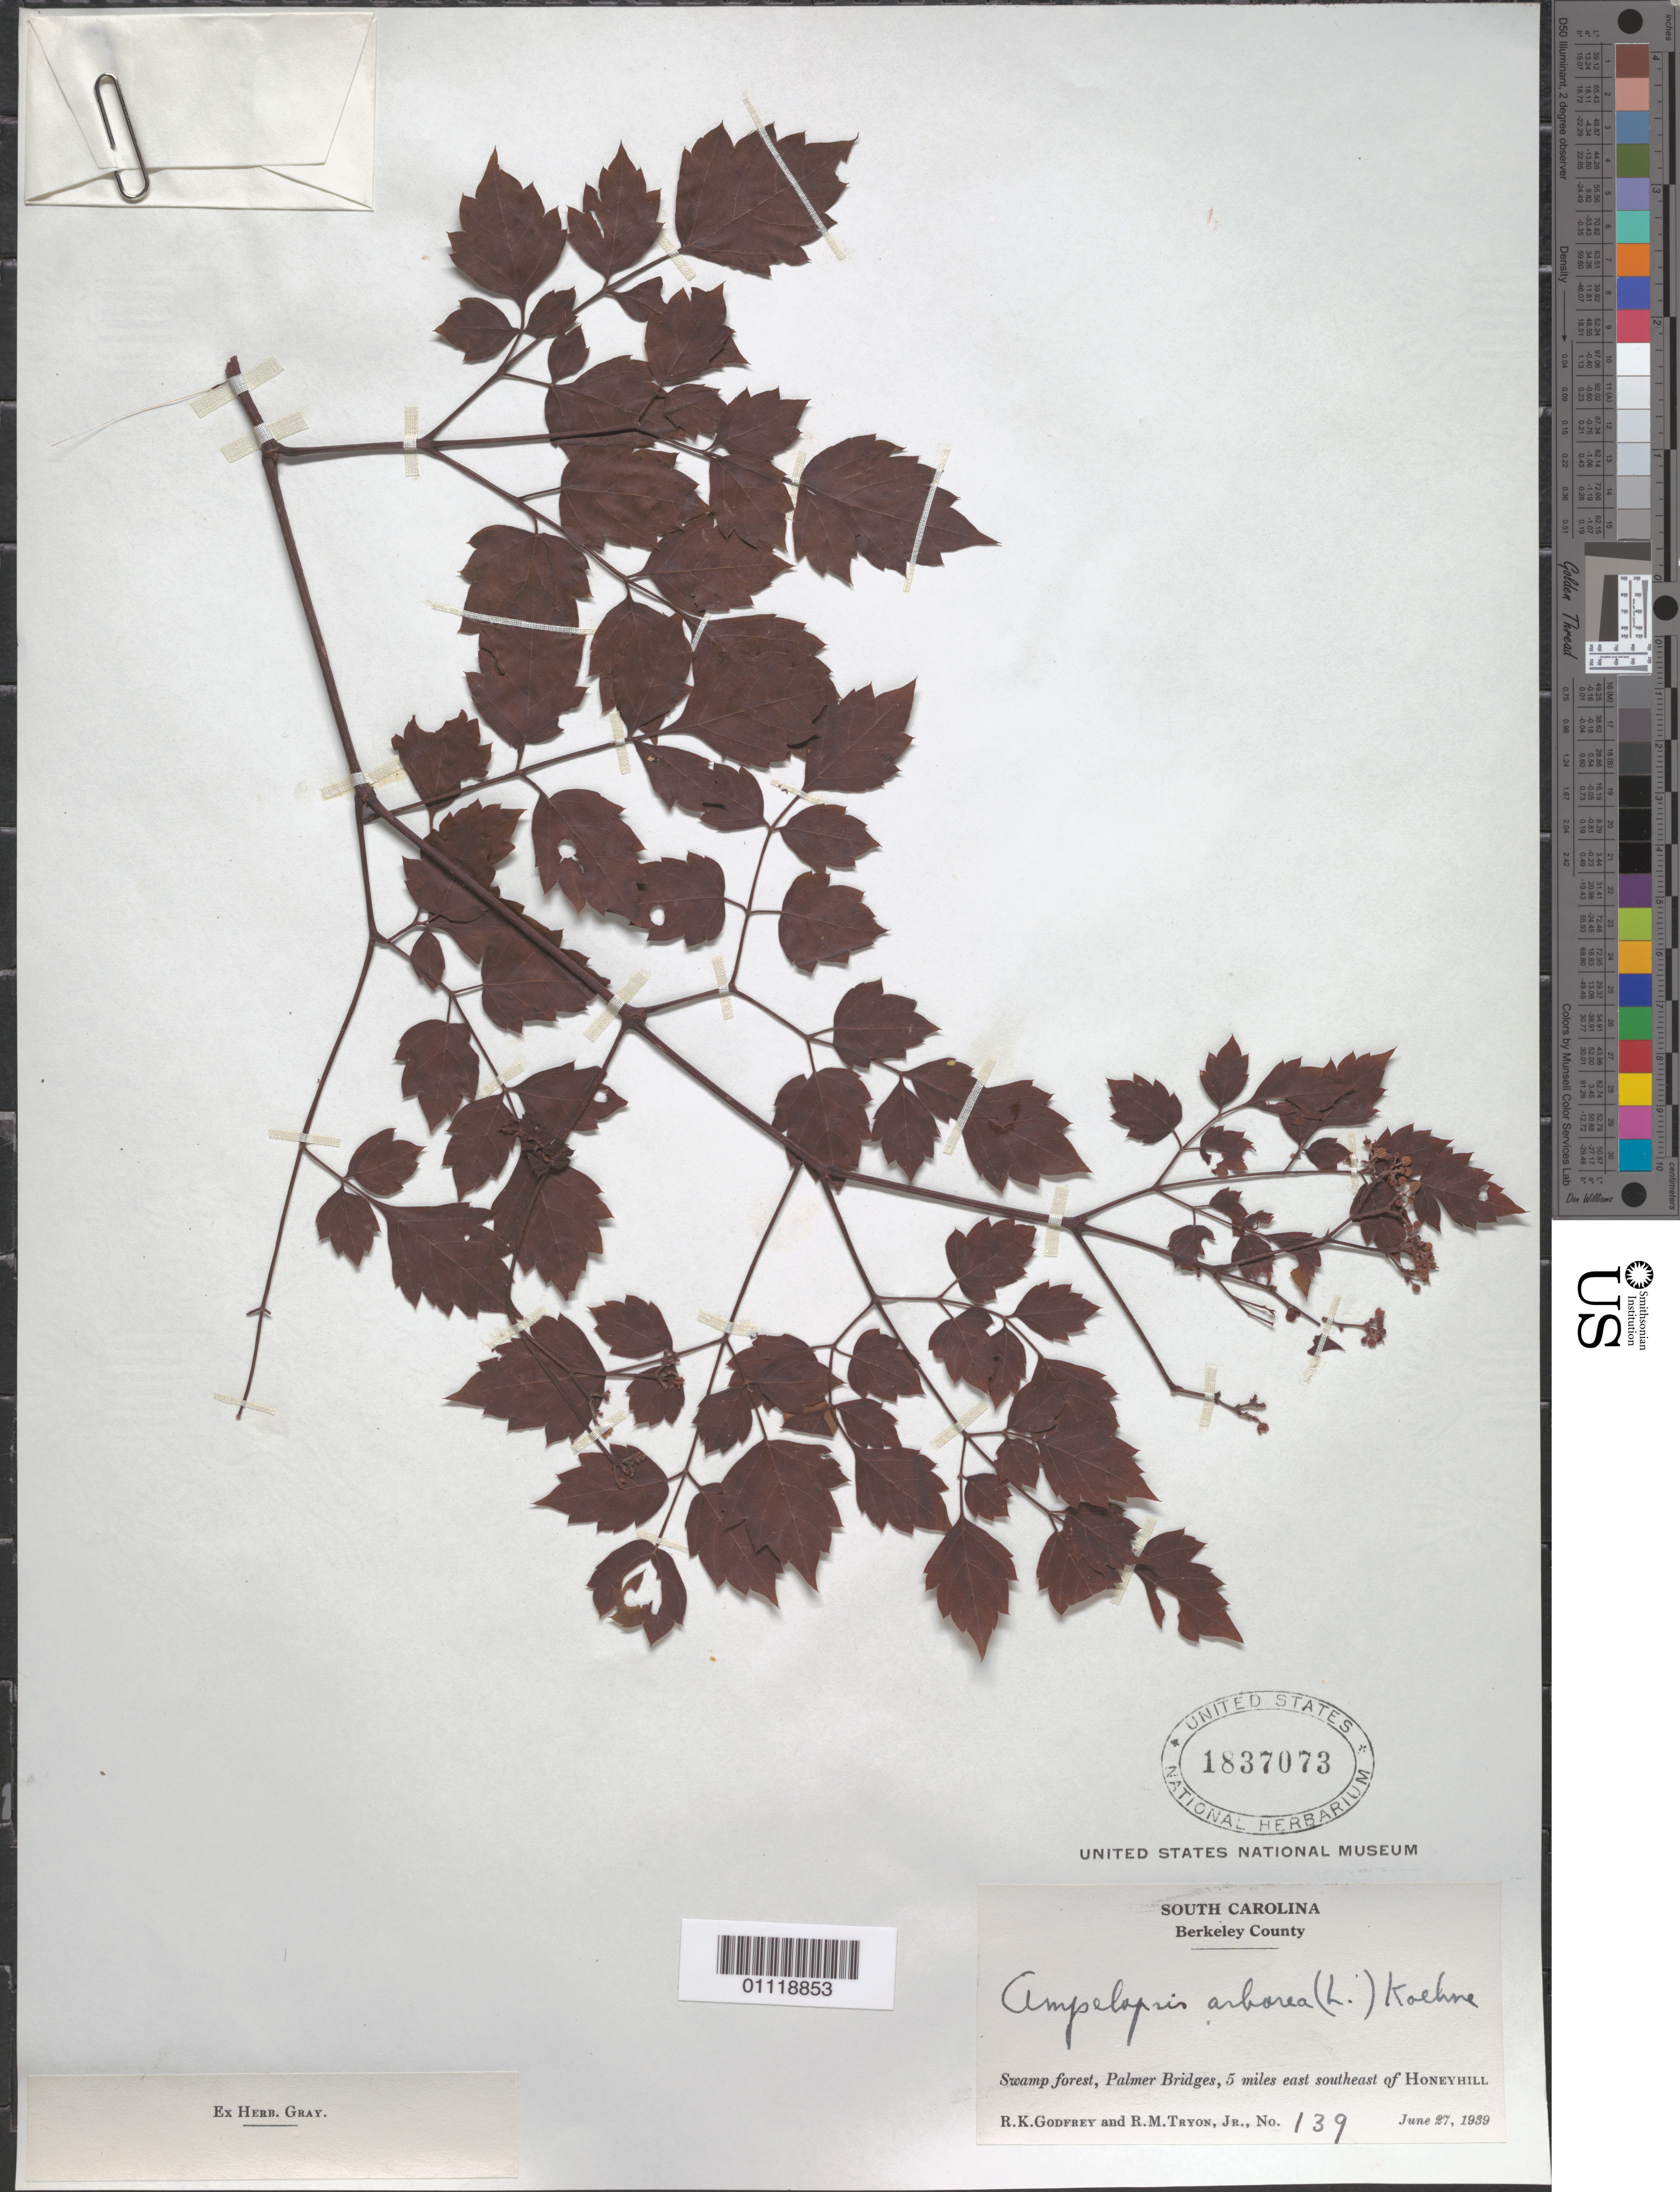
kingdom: Plantae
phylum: Tracheophyta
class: Magnoliopsida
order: Vitales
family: Vitaceae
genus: Ampelopsis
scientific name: Ampelopsis arborea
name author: (L.) Koehne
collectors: R. K. Godfrey & R. M. Tryon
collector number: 139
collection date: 1939-06-27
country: United States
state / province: South Carolina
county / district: Berkeley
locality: Palmer Bridges, 5 mi E of Honeyhill.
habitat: Swamp forest.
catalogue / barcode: US 1837073